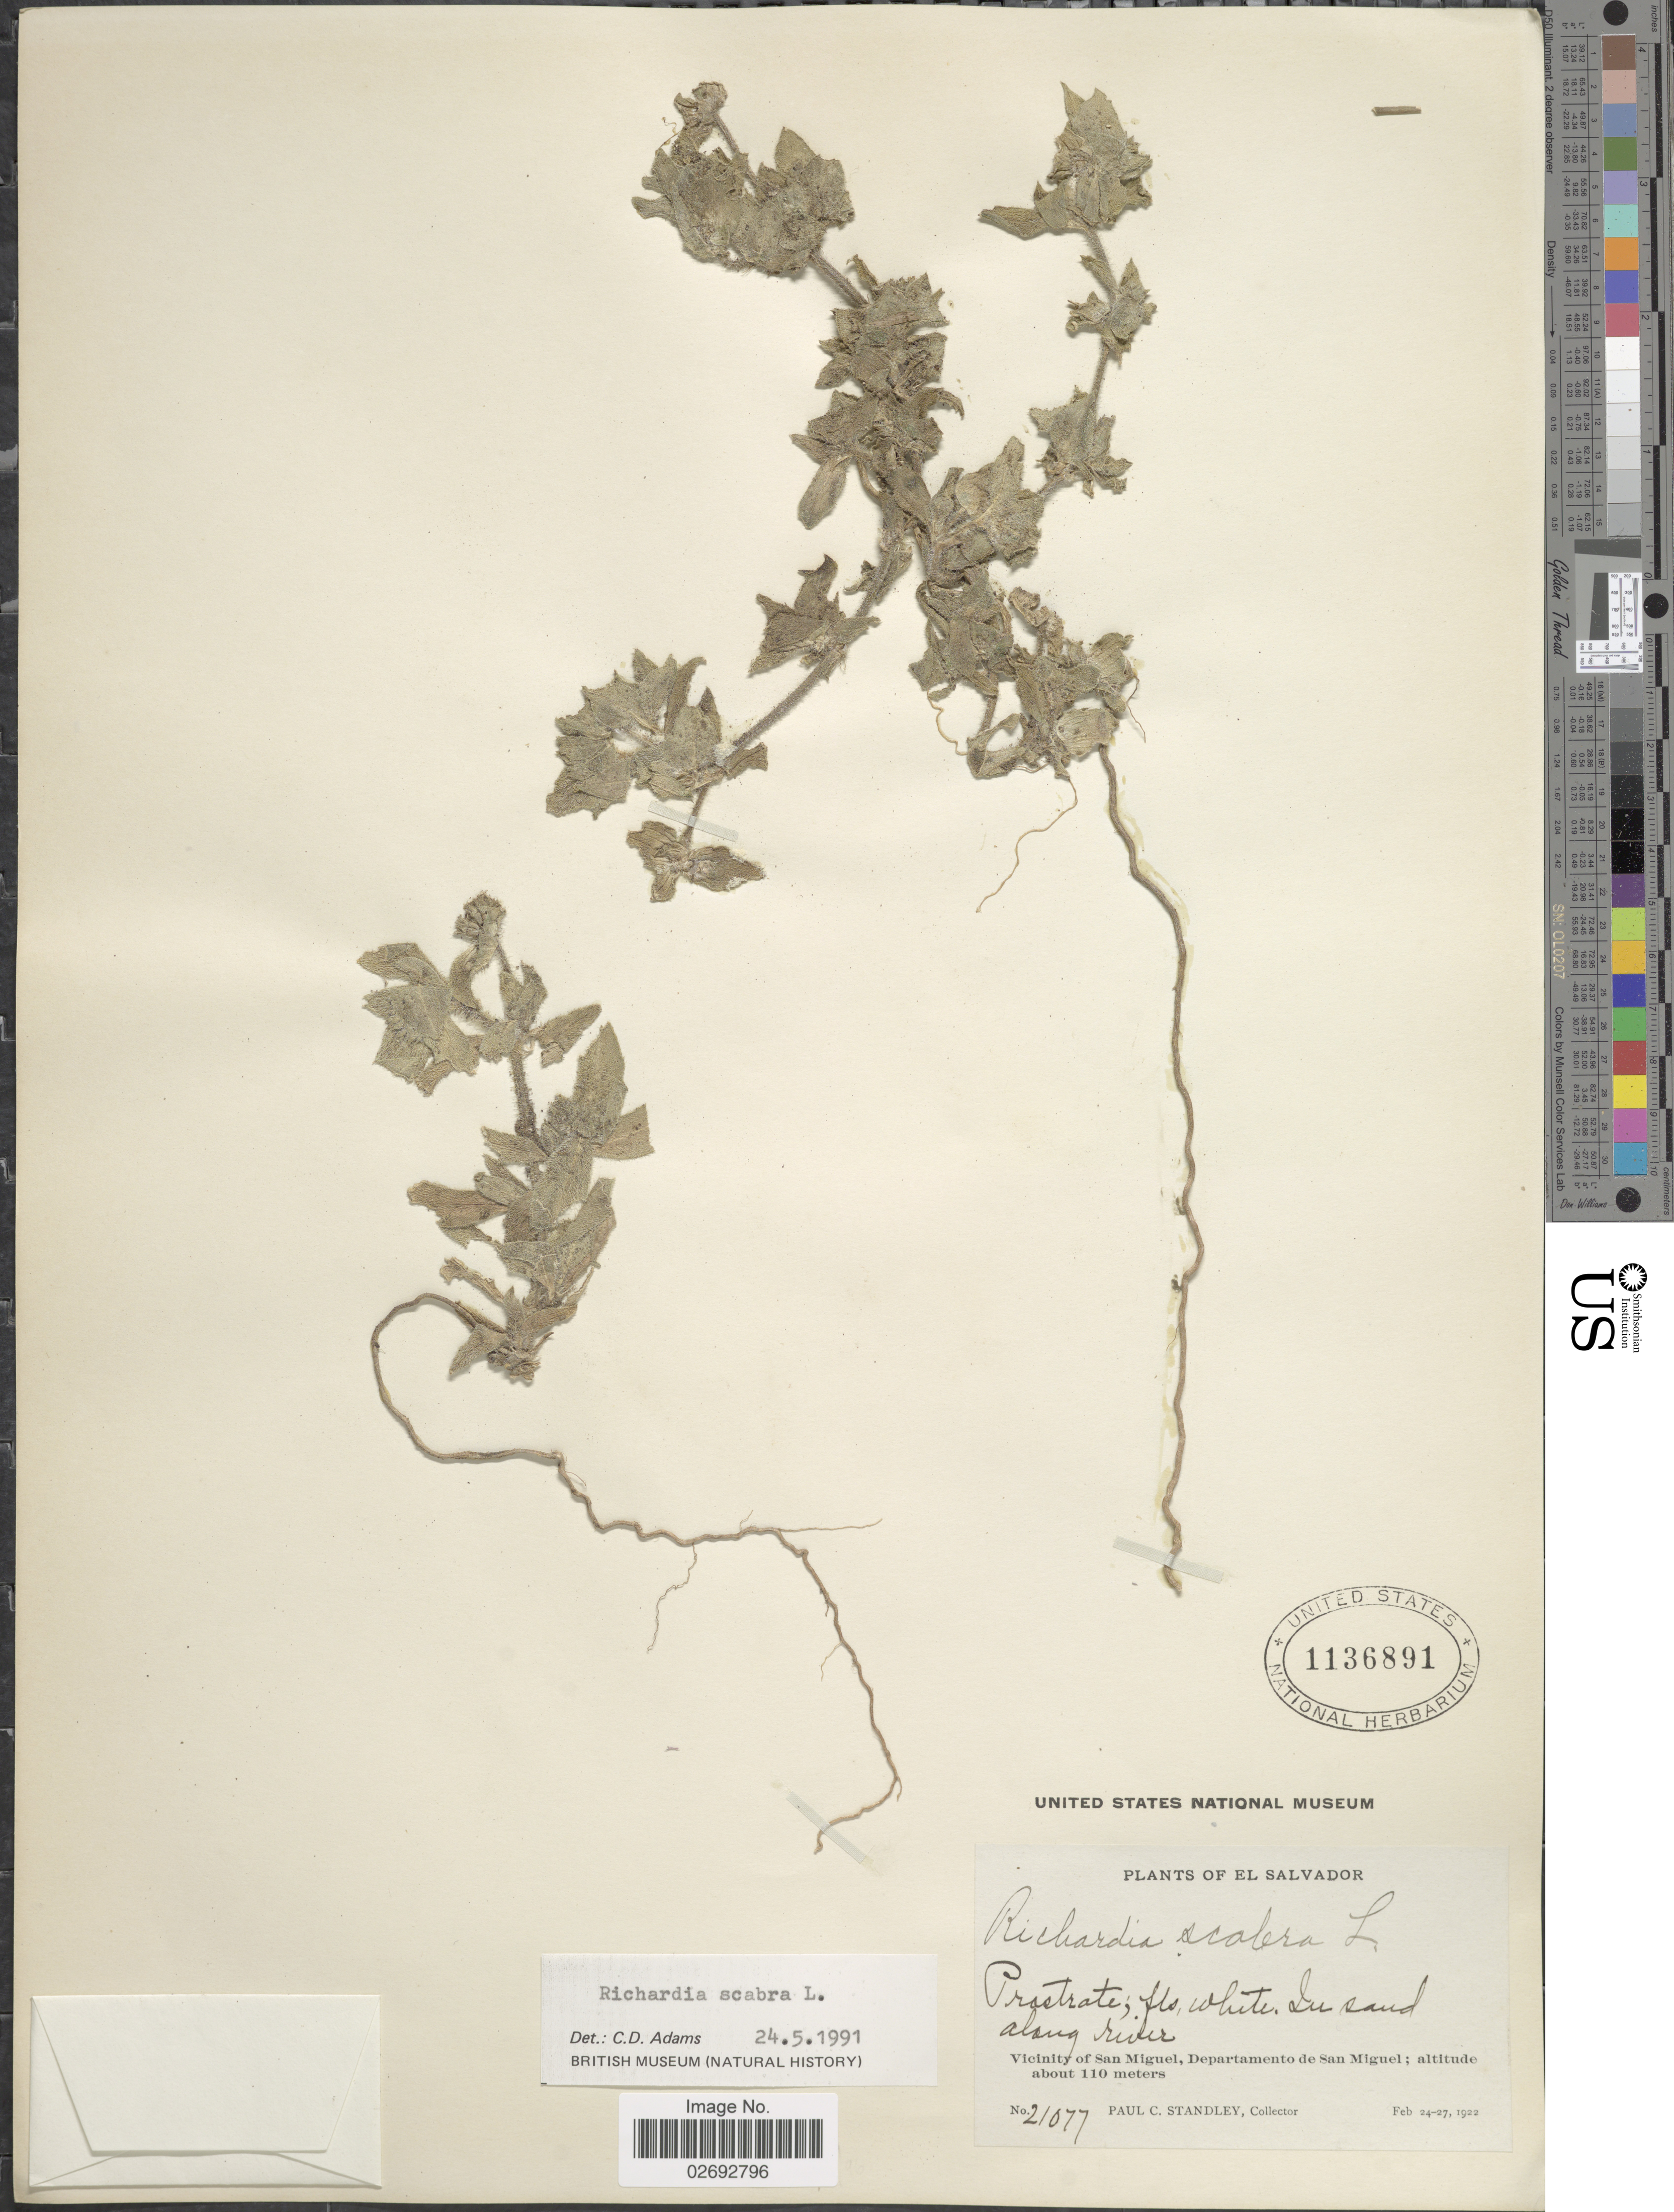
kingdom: Plantae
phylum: Tracheophyta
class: Magnoliopsida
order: Gentianales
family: Rubiaceae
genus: Richardia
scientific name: Richardia scabra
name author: L.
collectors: P. C. Standley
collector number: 21077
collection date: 1922-02-24/1922-02-27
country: El Salvador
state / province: San Miguel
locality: Vicinity of San Miguel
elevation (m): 110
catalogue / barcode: US 1136891